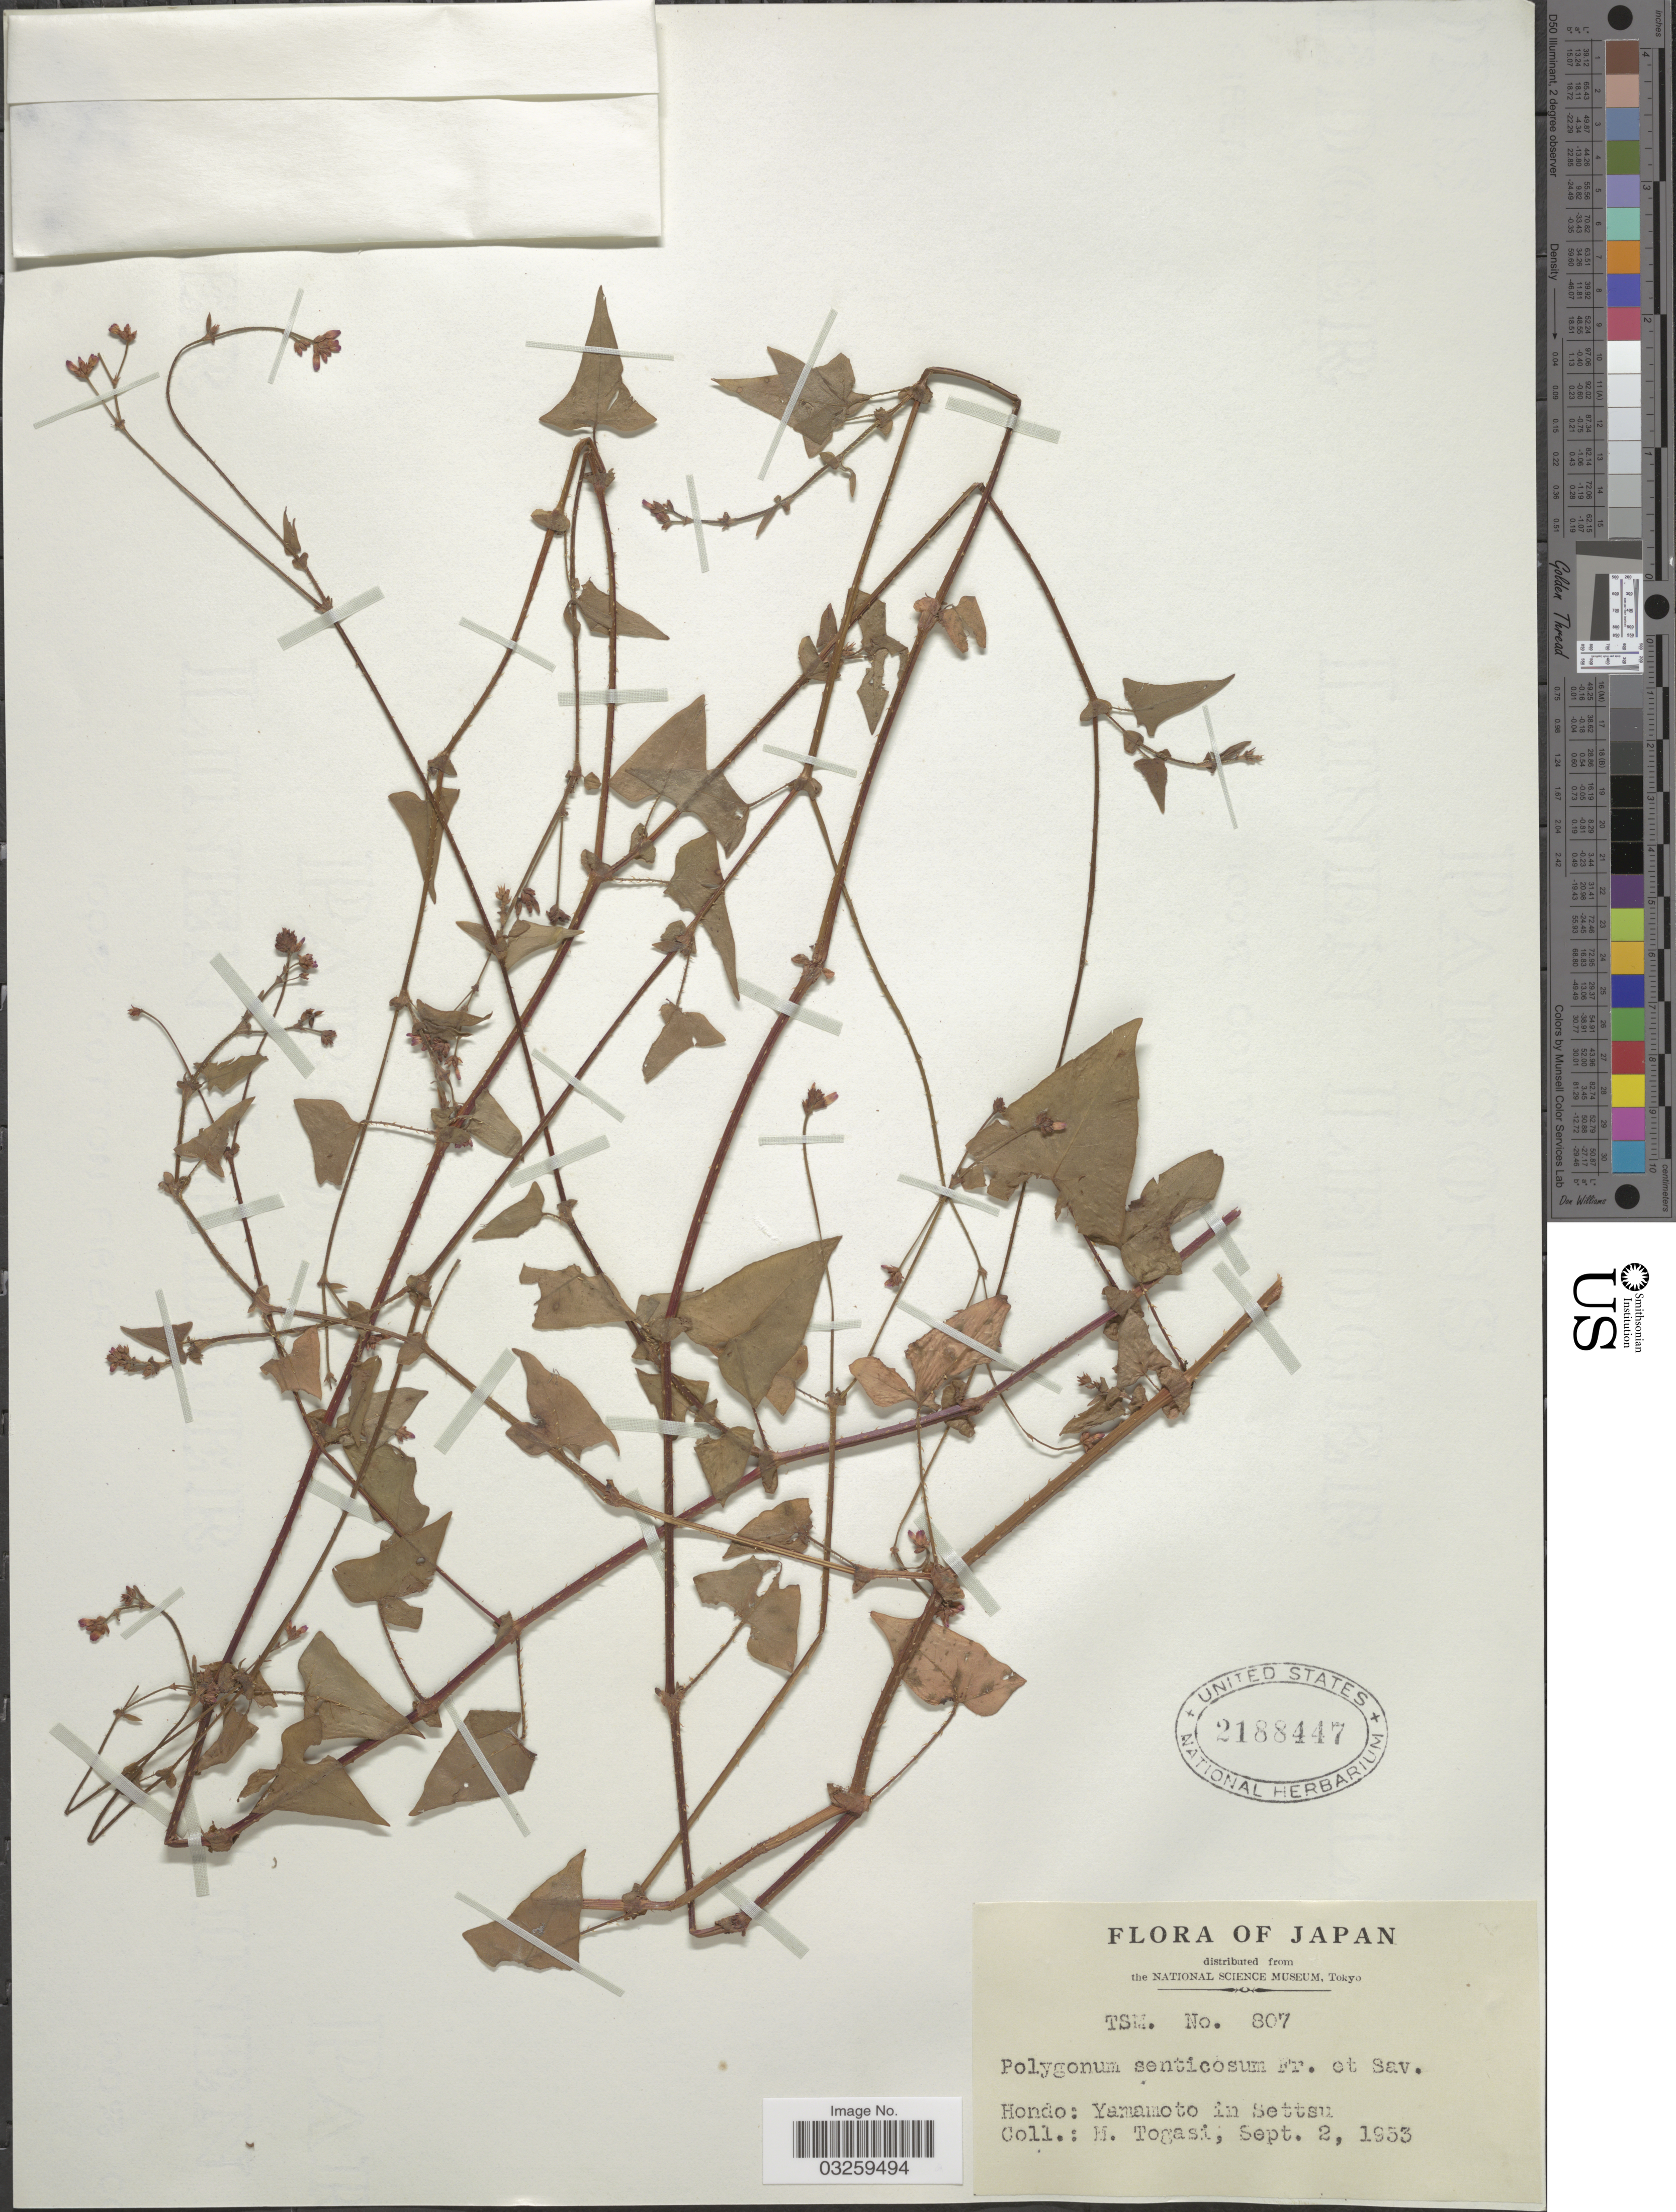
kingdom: Plantae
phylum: Tracheophyta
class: Magnoliopsida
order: Caryophyllales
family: Polygonaceae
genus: Polygonum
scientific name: Polygonum senticosum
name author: Franch. & Sav.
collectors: M. Togasi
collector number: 807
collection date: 1953-09-02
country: Japan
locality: Hondo: Yamamoto in Settsu.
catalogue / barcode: US 2188447